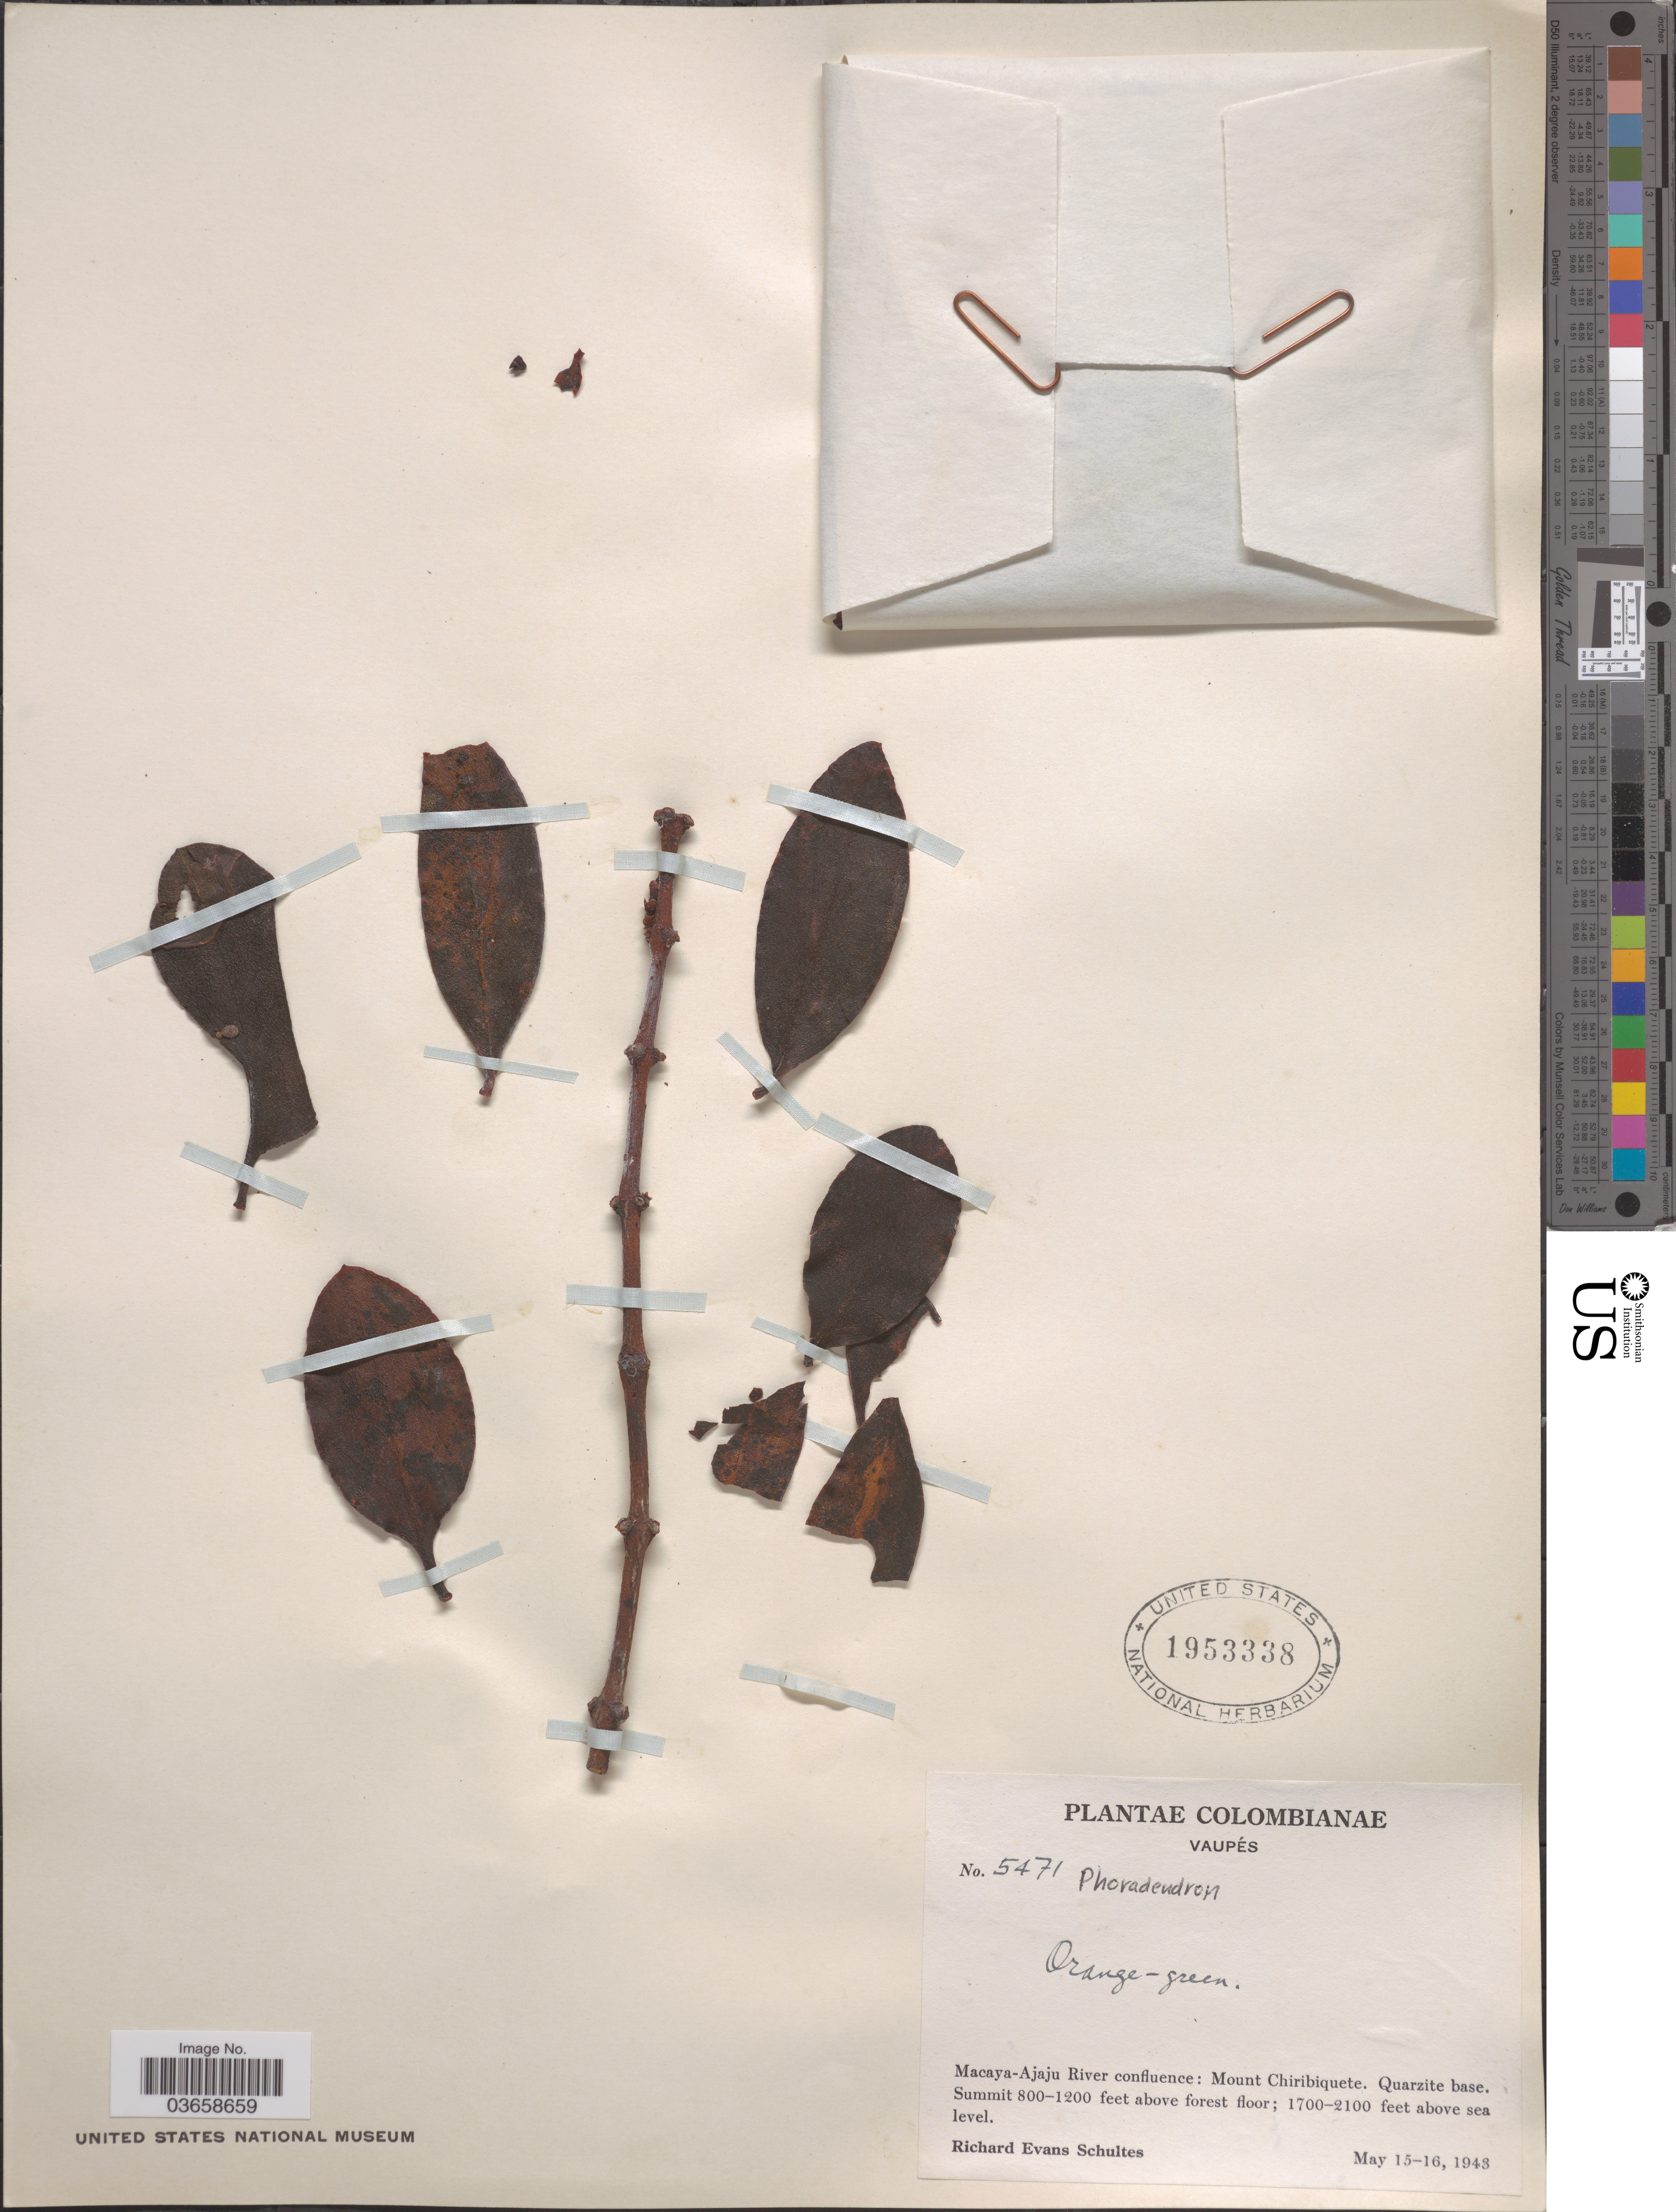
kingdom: Plantae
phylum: Tracheophyta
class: Magnoliopsida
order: Santalales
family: Viscaceae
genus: Phoradendron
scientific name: Phoradendron sp.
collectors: R. E. Schultes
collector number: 5471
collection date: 1943-05-15/1943-05-16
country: Colombia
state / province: Vaupés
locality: Macaya-Ajaju River confluence: Mount Chiribiquete.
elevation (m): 518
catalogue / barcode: US 1953338